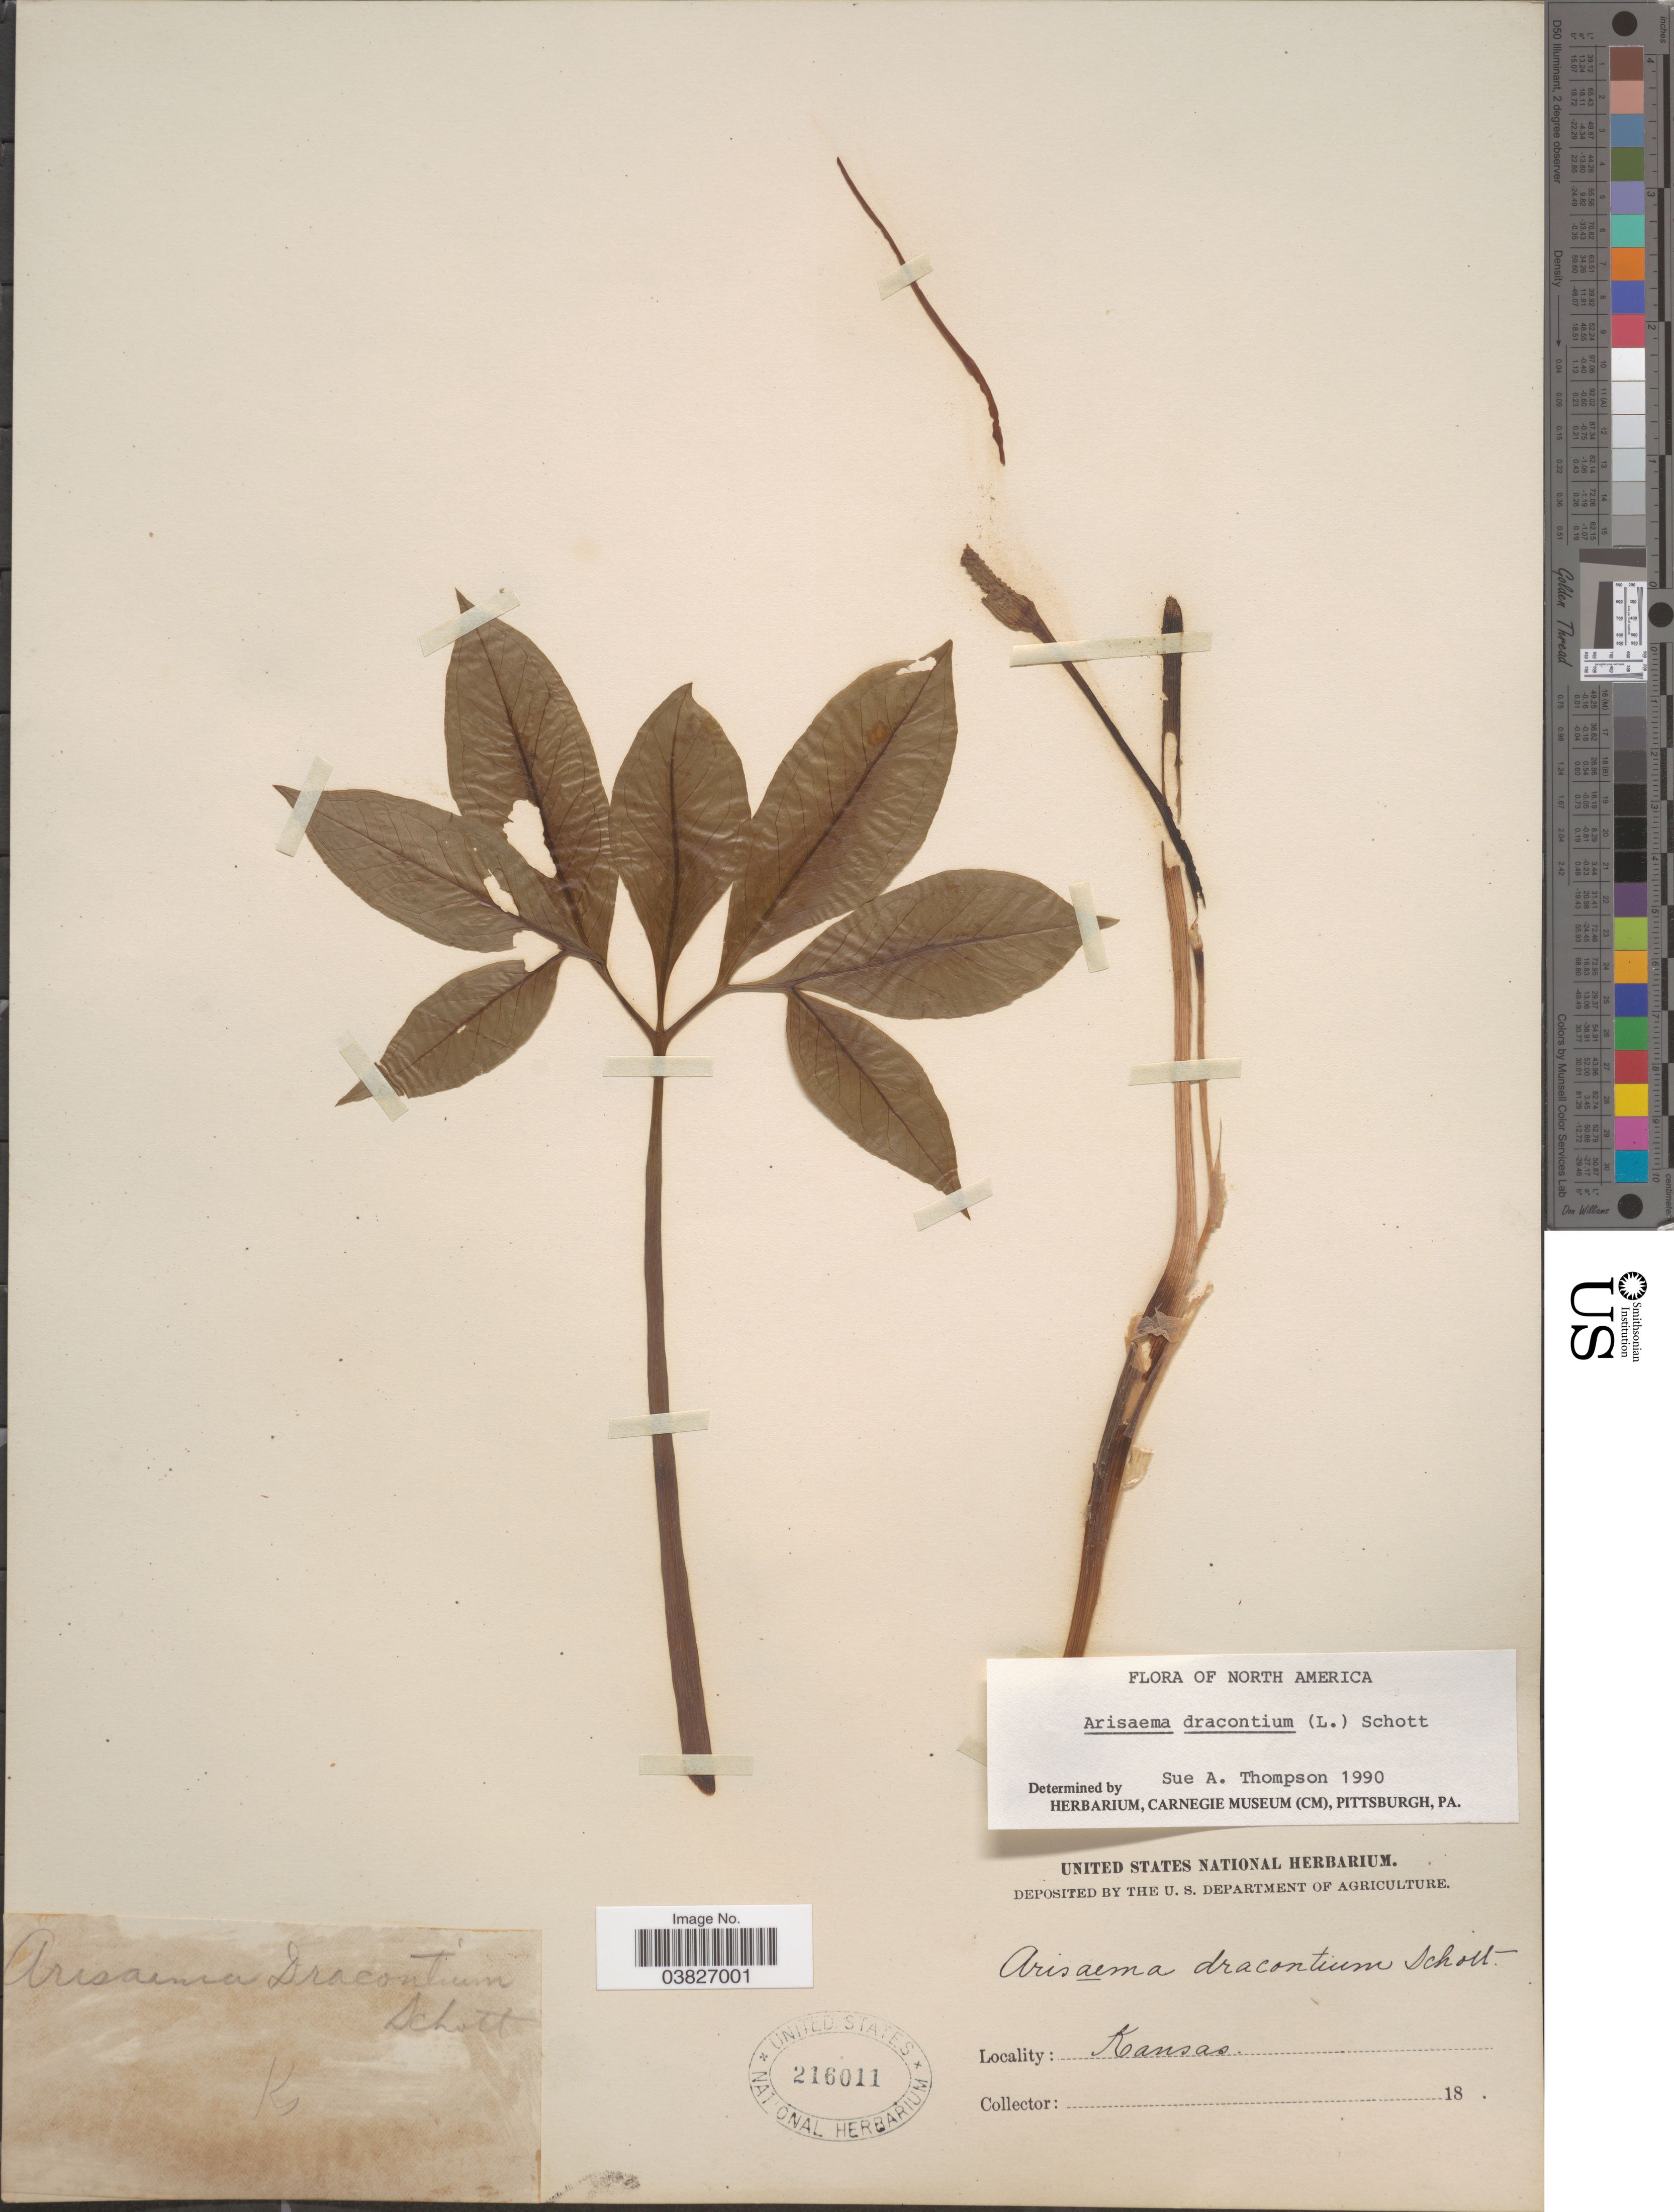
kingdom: Plantae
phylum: Tracheophyta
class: Liliopsida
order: Alismatales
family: Araceae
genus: Arisaema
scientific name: Arisaema dracontium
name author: (L.) Schott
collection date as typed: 18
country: United States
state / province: Kansas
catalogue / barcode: US 216011